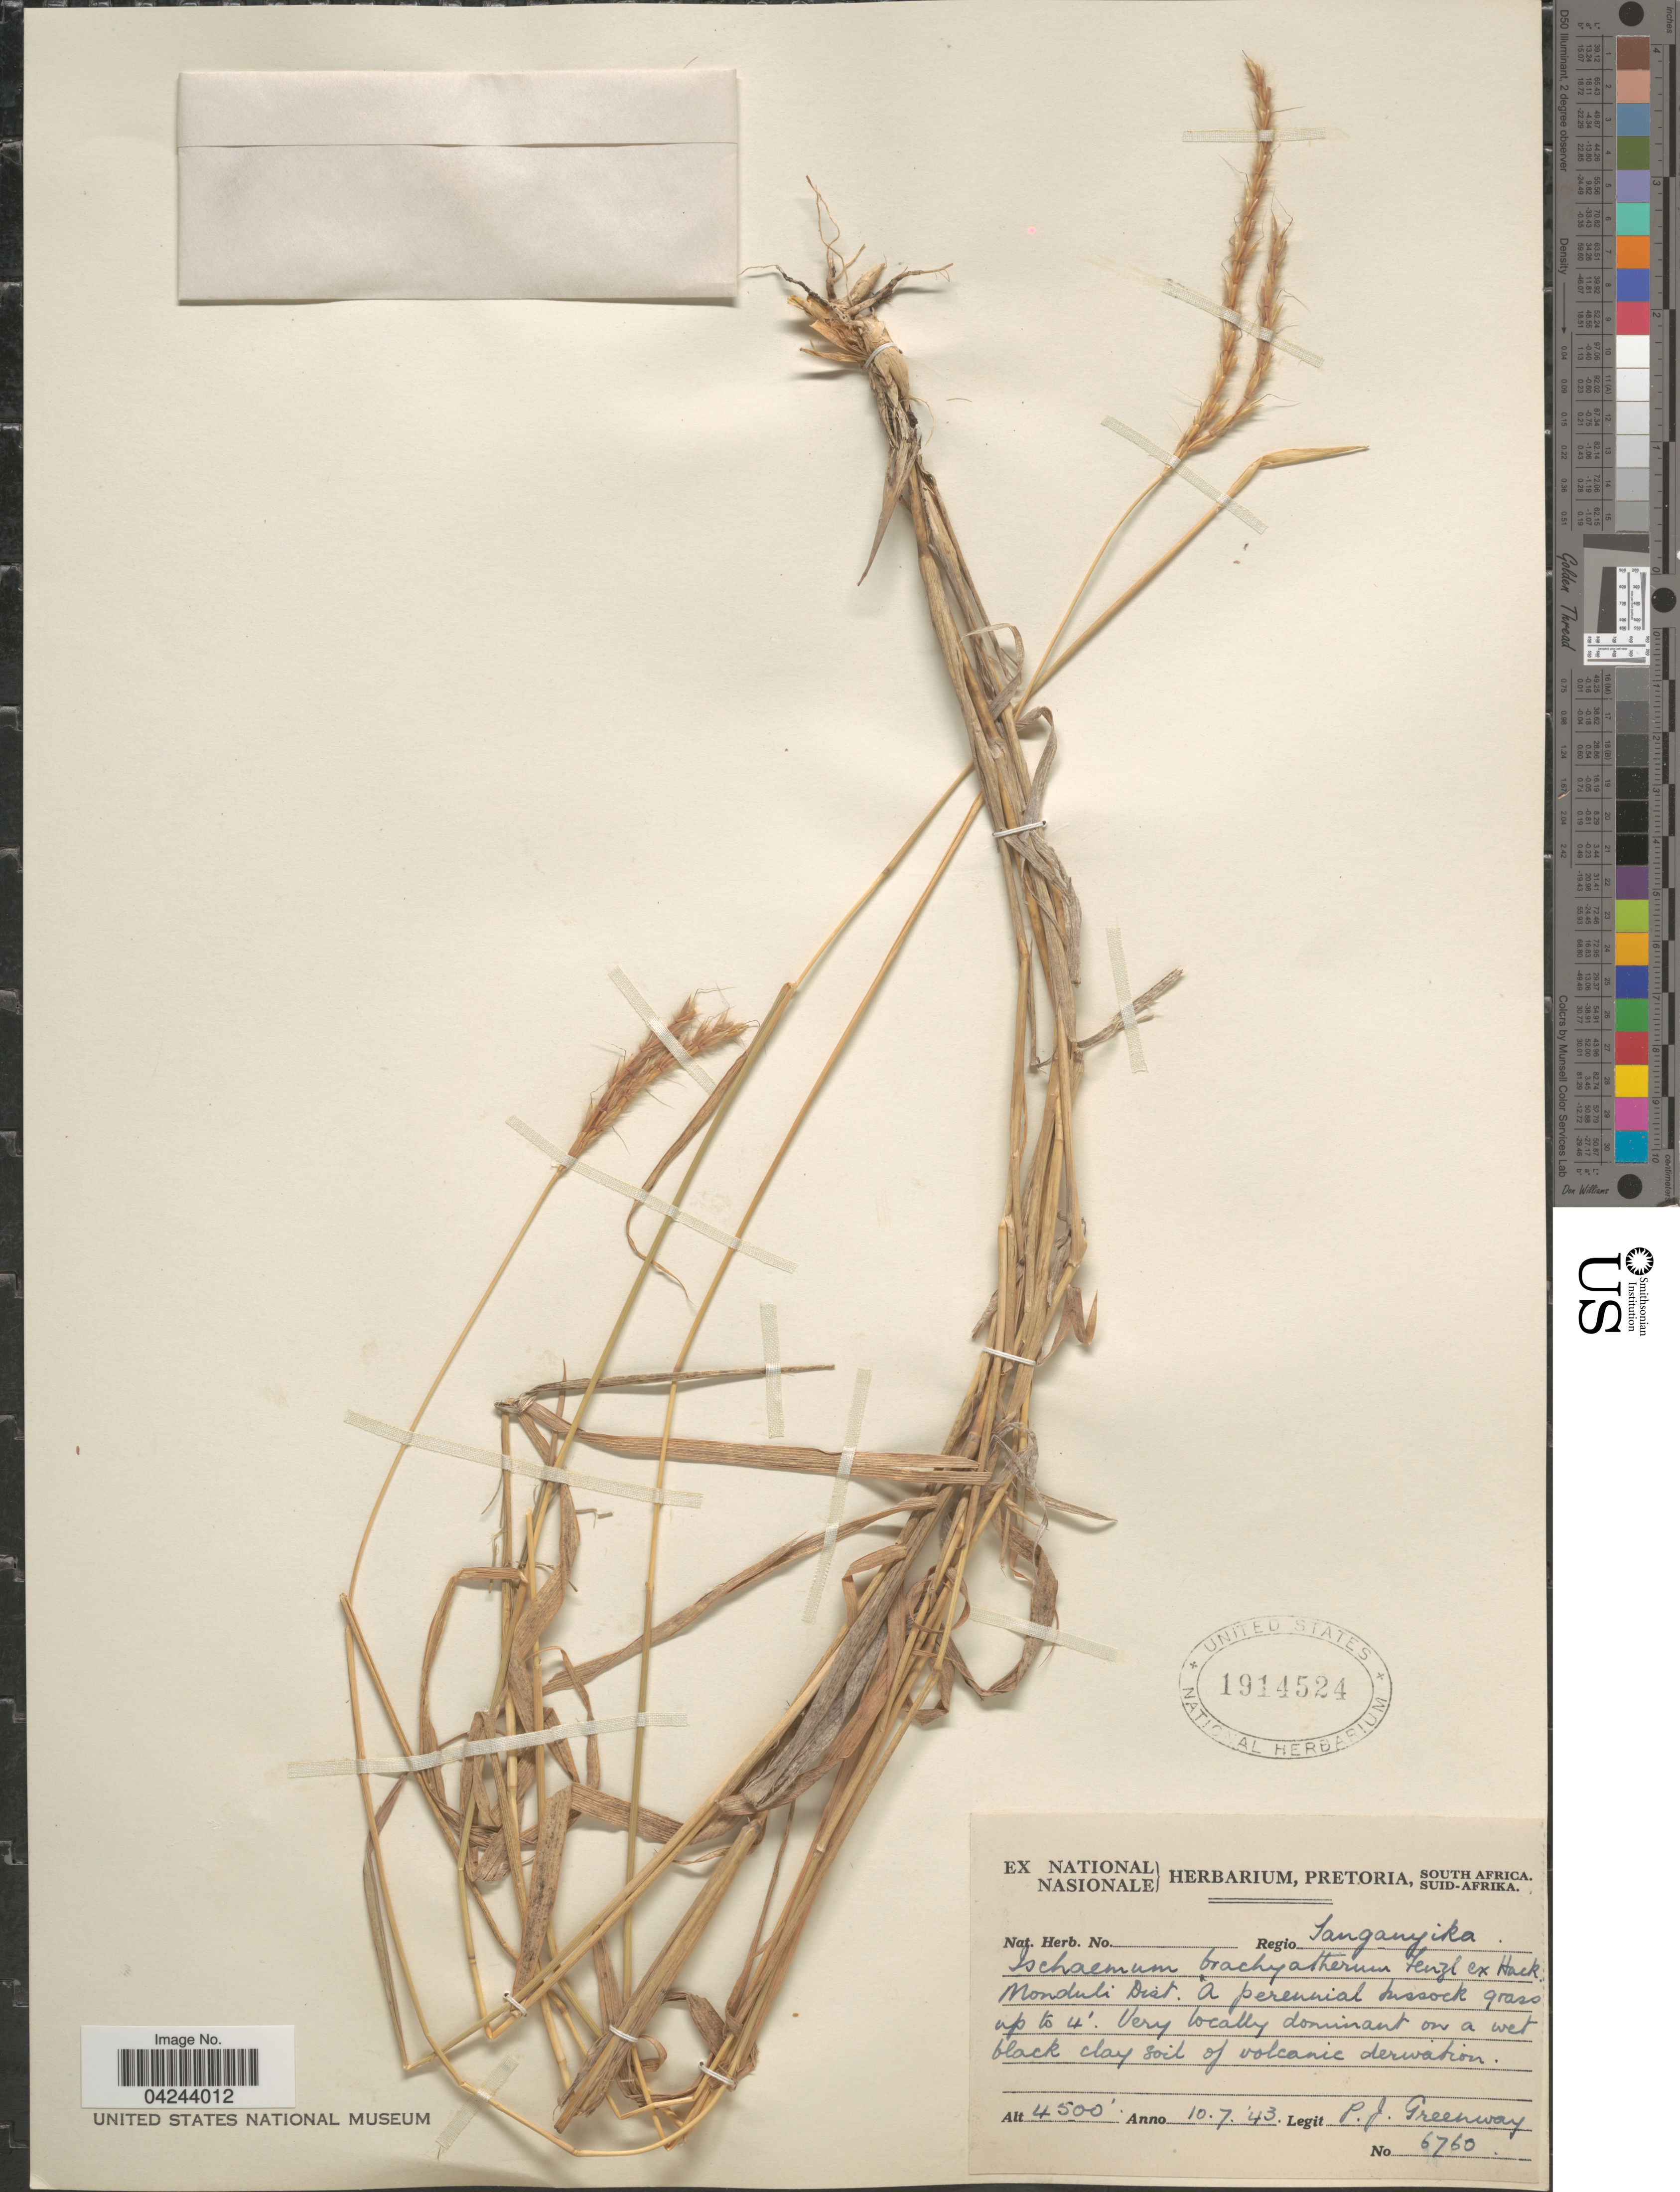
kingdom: Plantae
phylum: Tracheophyta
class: Liliopsida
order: Poales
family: Poaceae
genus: Ischaemum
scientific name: Ischaemum afrum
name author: (J.F. Gmel.) Dandy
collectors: P. J. Greenway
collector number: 6760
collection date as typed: Transcribed d/m/y: 10/7/43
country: Tanzania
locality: Regio Tanganyika. Monduli Dist.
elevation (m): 1372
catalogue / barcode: US 1914524